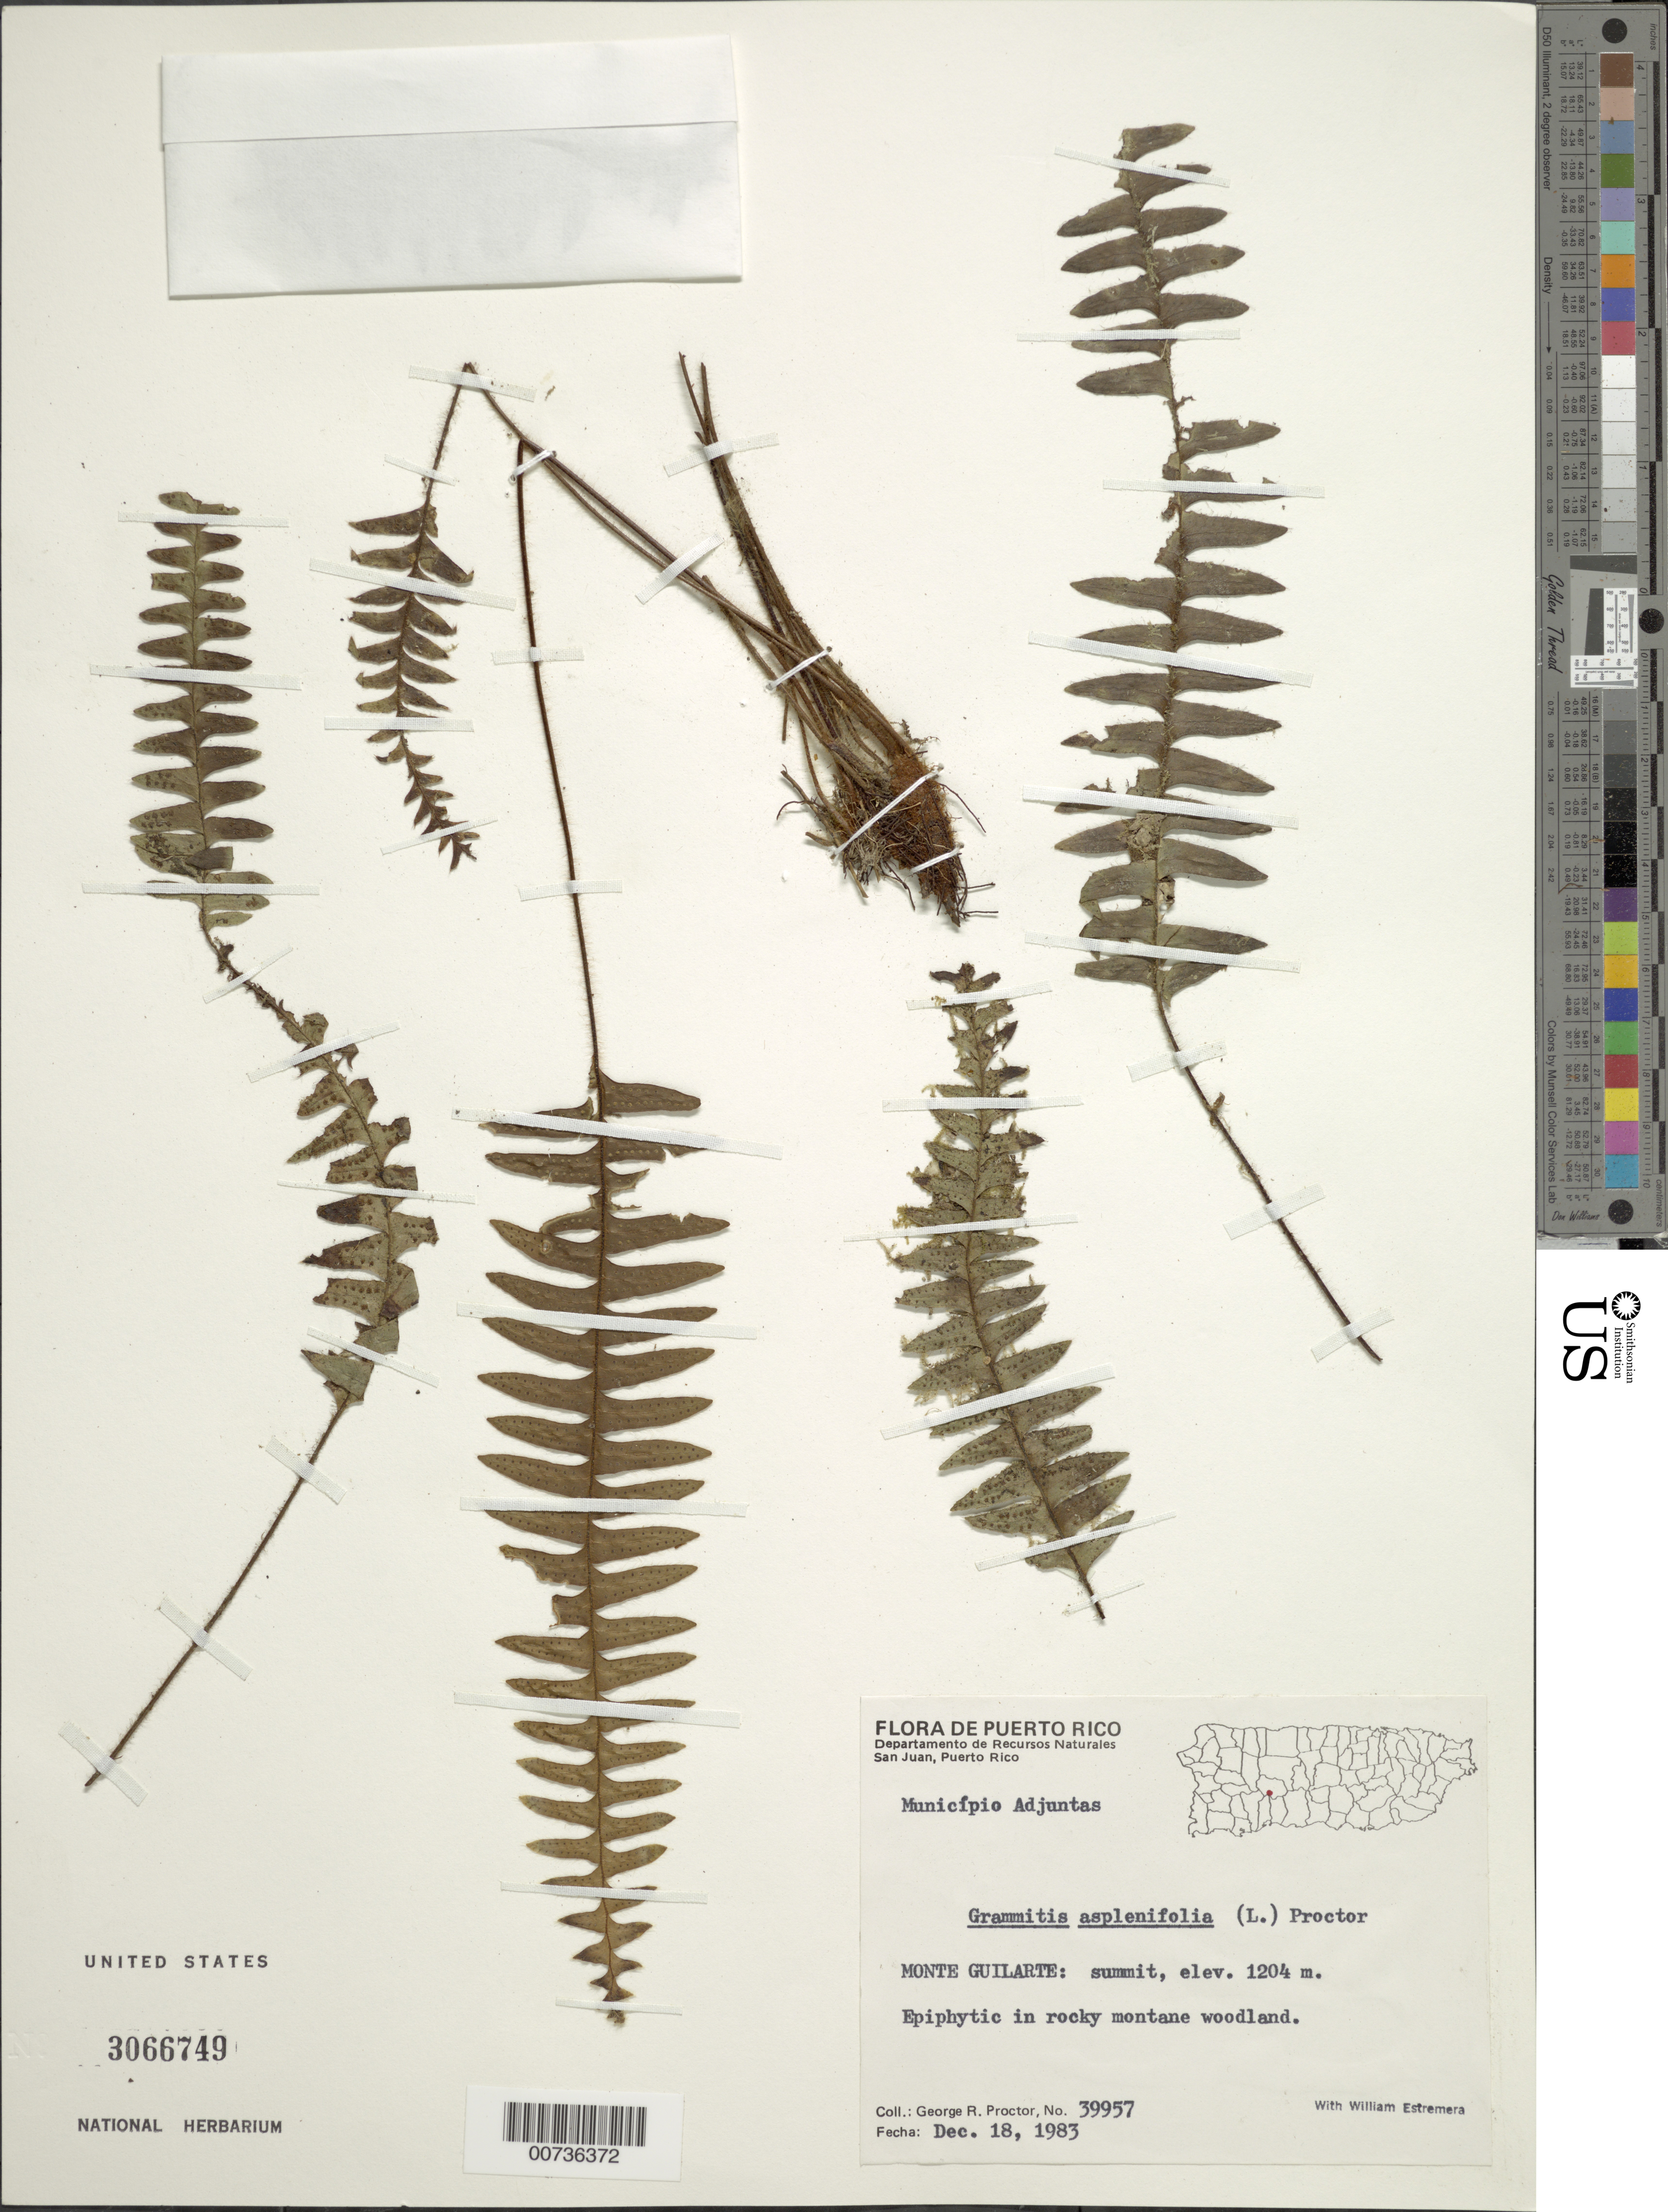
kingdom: Plantae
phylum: Tracheophyta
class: Polypodiopsida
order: Polypodiales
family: Polypodiaceae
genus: Terpsichore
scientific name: Terpsichore asplenifolia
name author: (L.) A.R. Sm.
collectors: G. R. Proctor & W. Estremera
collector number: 39957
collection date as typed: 18 Dec 1983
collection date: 1983-12-18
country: Puerto Rico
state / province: Adjuntas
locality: Monte Guilarte: summit. Municipio Adjuntas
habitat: Epiphytic on rocky montane woodland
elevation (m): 1204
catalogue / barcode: US 3066749